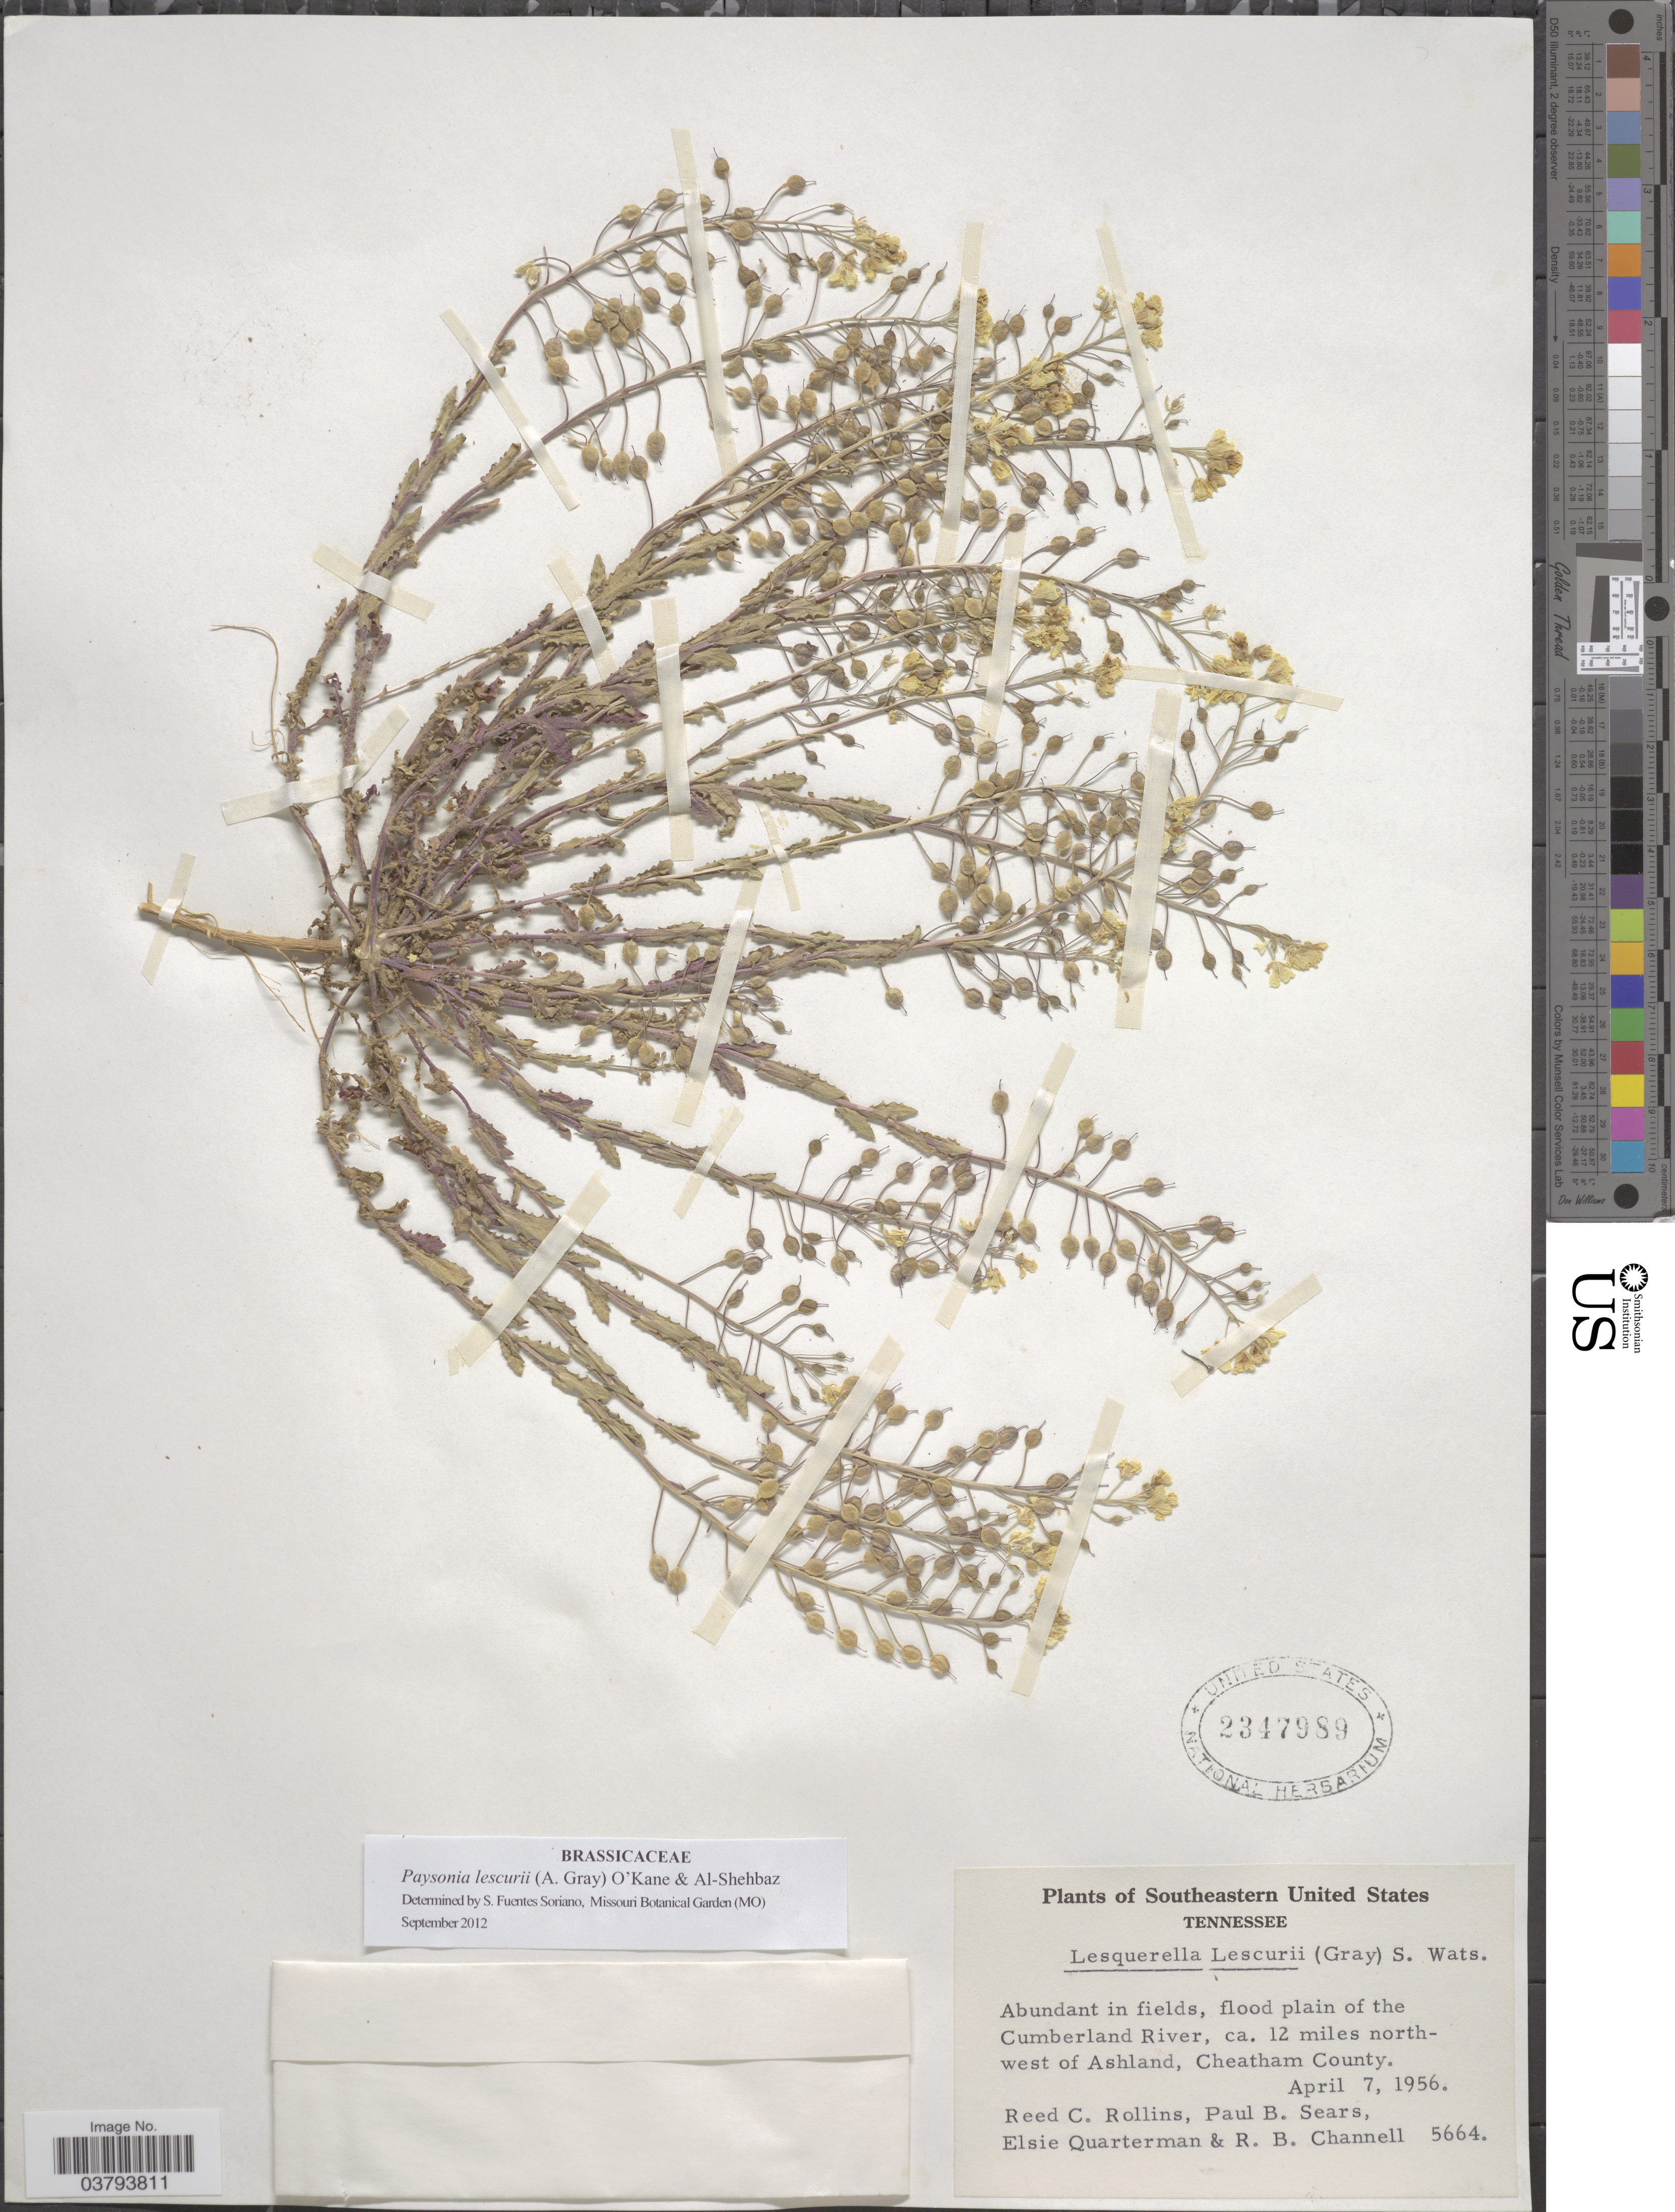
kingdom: Plantae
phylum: Tracheophyta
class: Magnoliopsida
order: Brassicales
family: Brassicaceae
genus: Lesquerella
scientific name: Lesquerella lescurii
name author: (A. Gray) S. Watson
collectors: R. C. Rollins, P. Sears, E. Quarterman & R. B. Channell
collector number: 5664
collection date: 1956-04-07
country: United States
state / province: Tennessee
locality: Southeastern United States; Flood plain of the Cumberland River, ca. 12 miles northwest of Ashland, Cheatham County.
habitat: abundant in fields, flood plain of river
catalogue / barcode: US 2347989